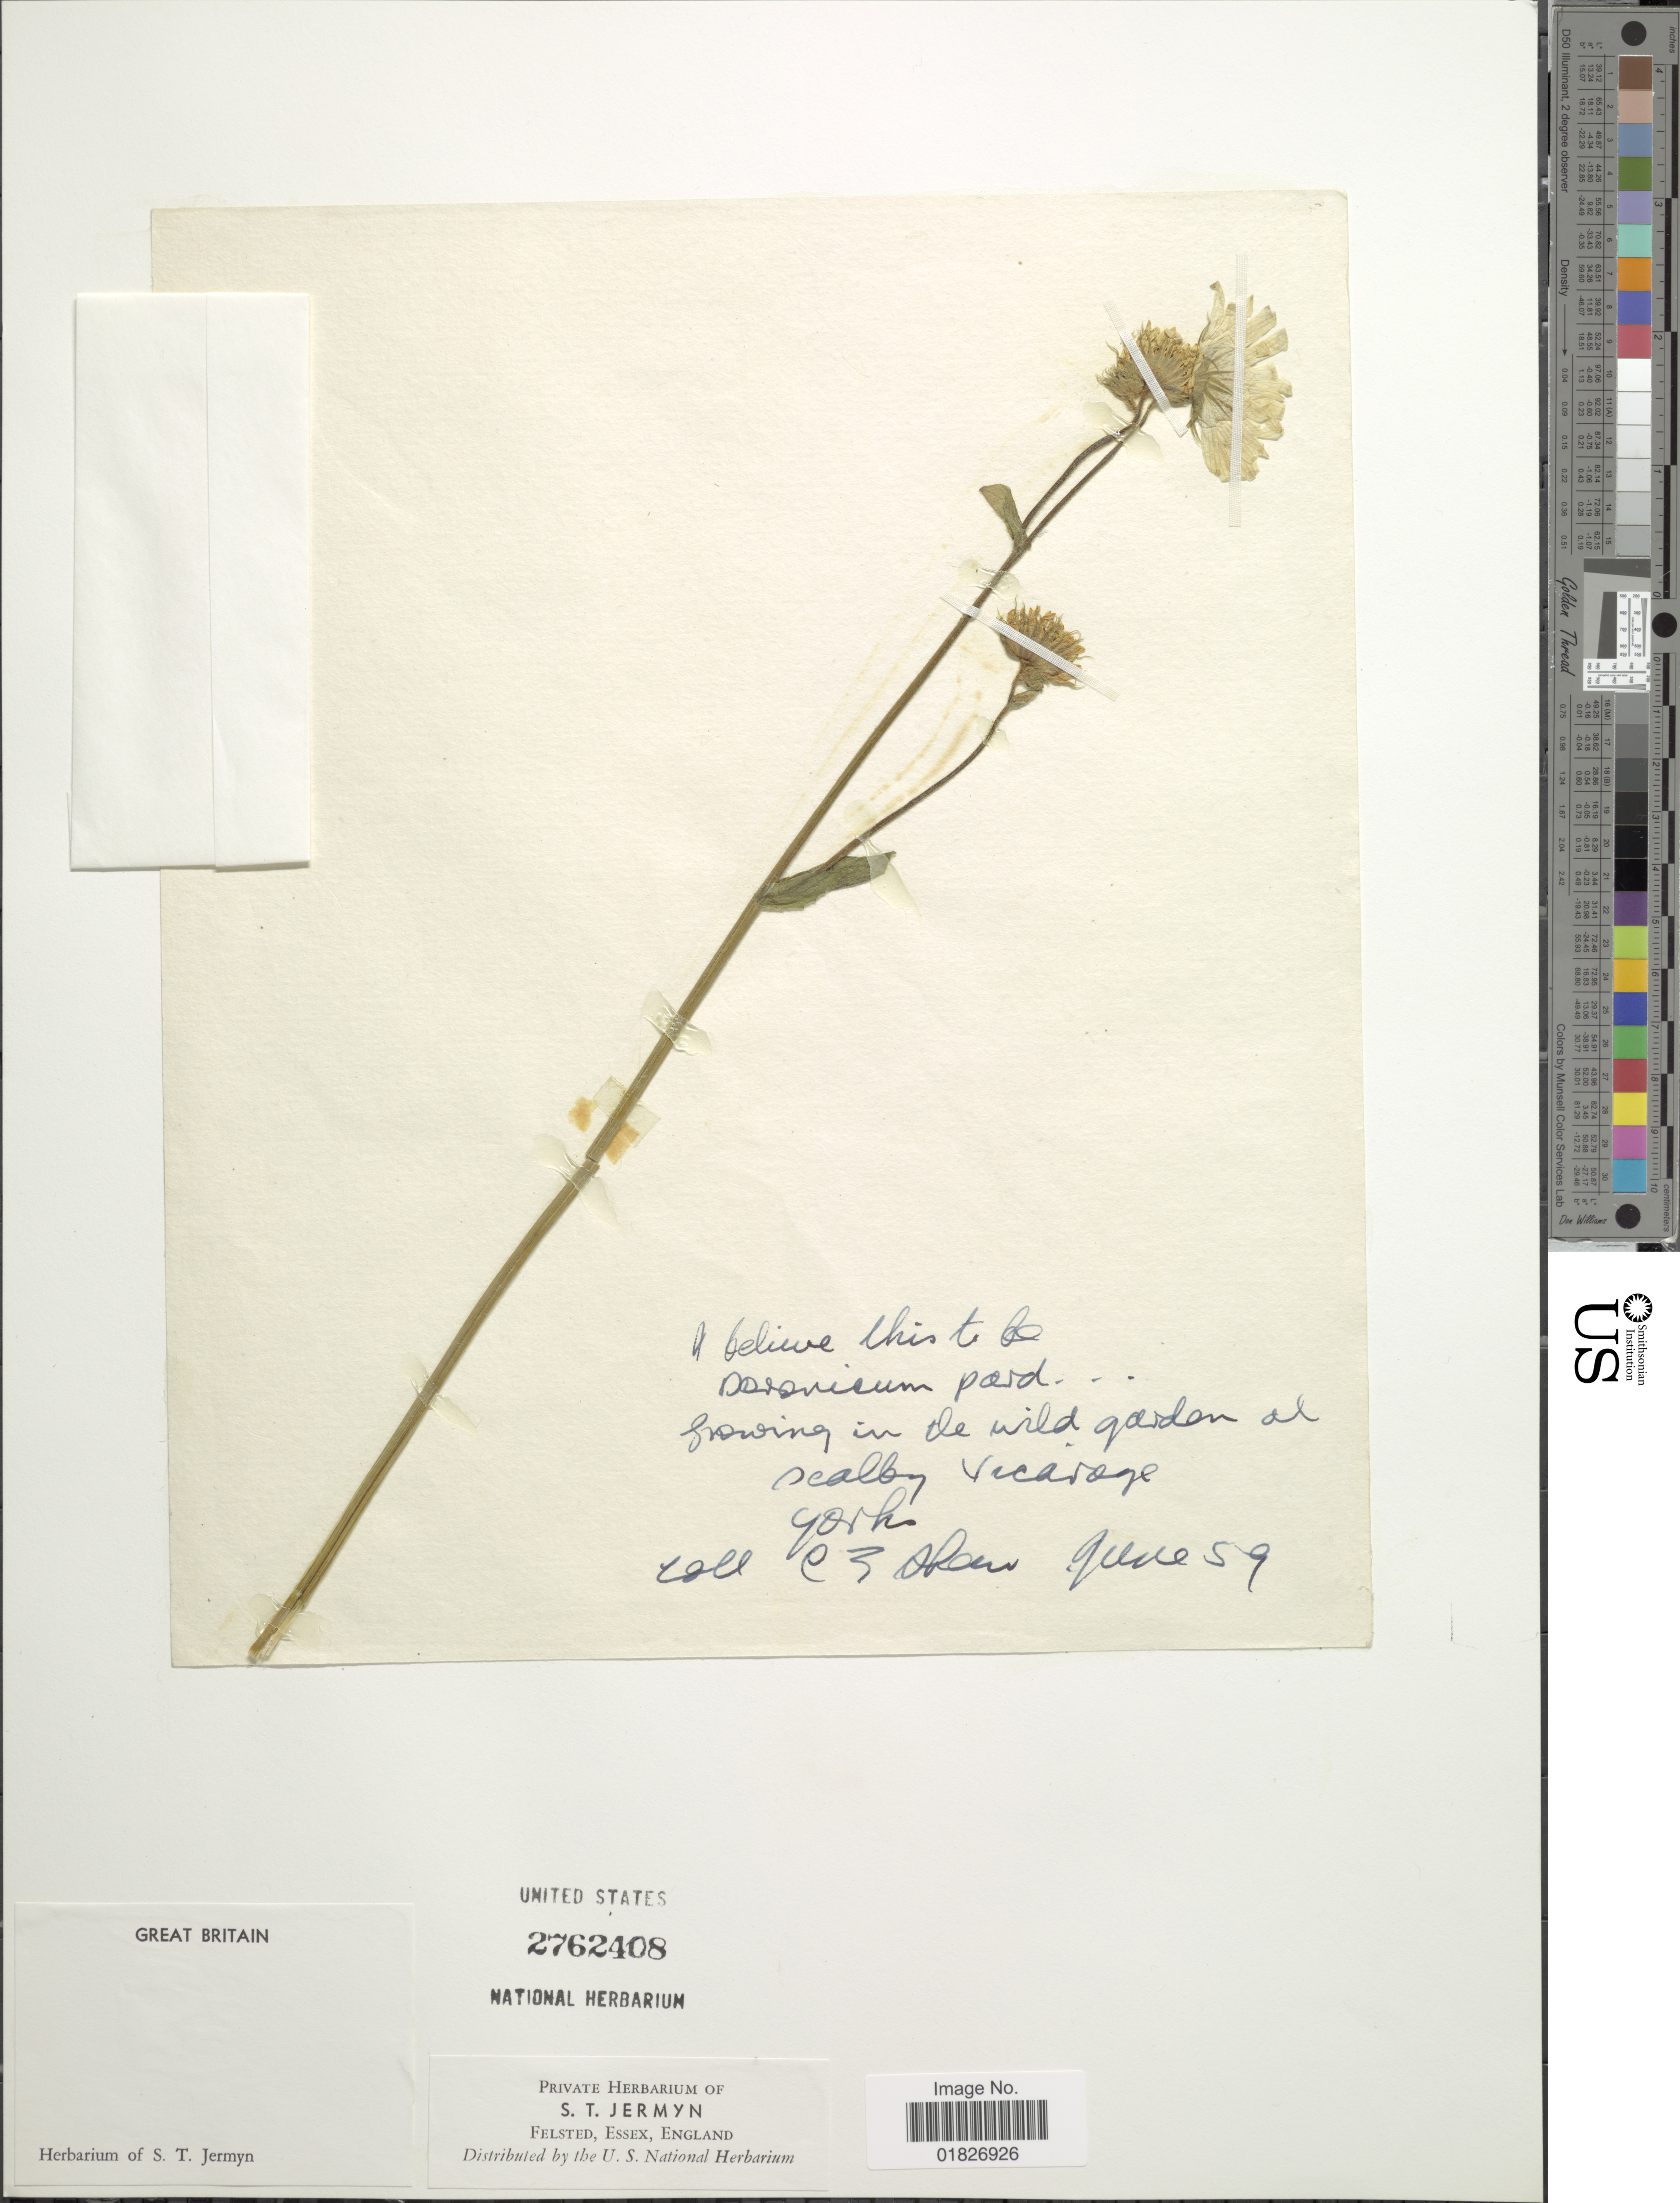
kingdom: Plantae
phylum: Tracheophyta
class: Magnoliopsida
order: Asterales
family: Asteraceae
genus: Doronicum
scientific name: Doronicum pardalianches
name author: L.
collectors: C. Shaw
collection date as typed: Transcribed d/m/y: /6/59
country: United Kingdom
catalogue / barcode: US 2762408